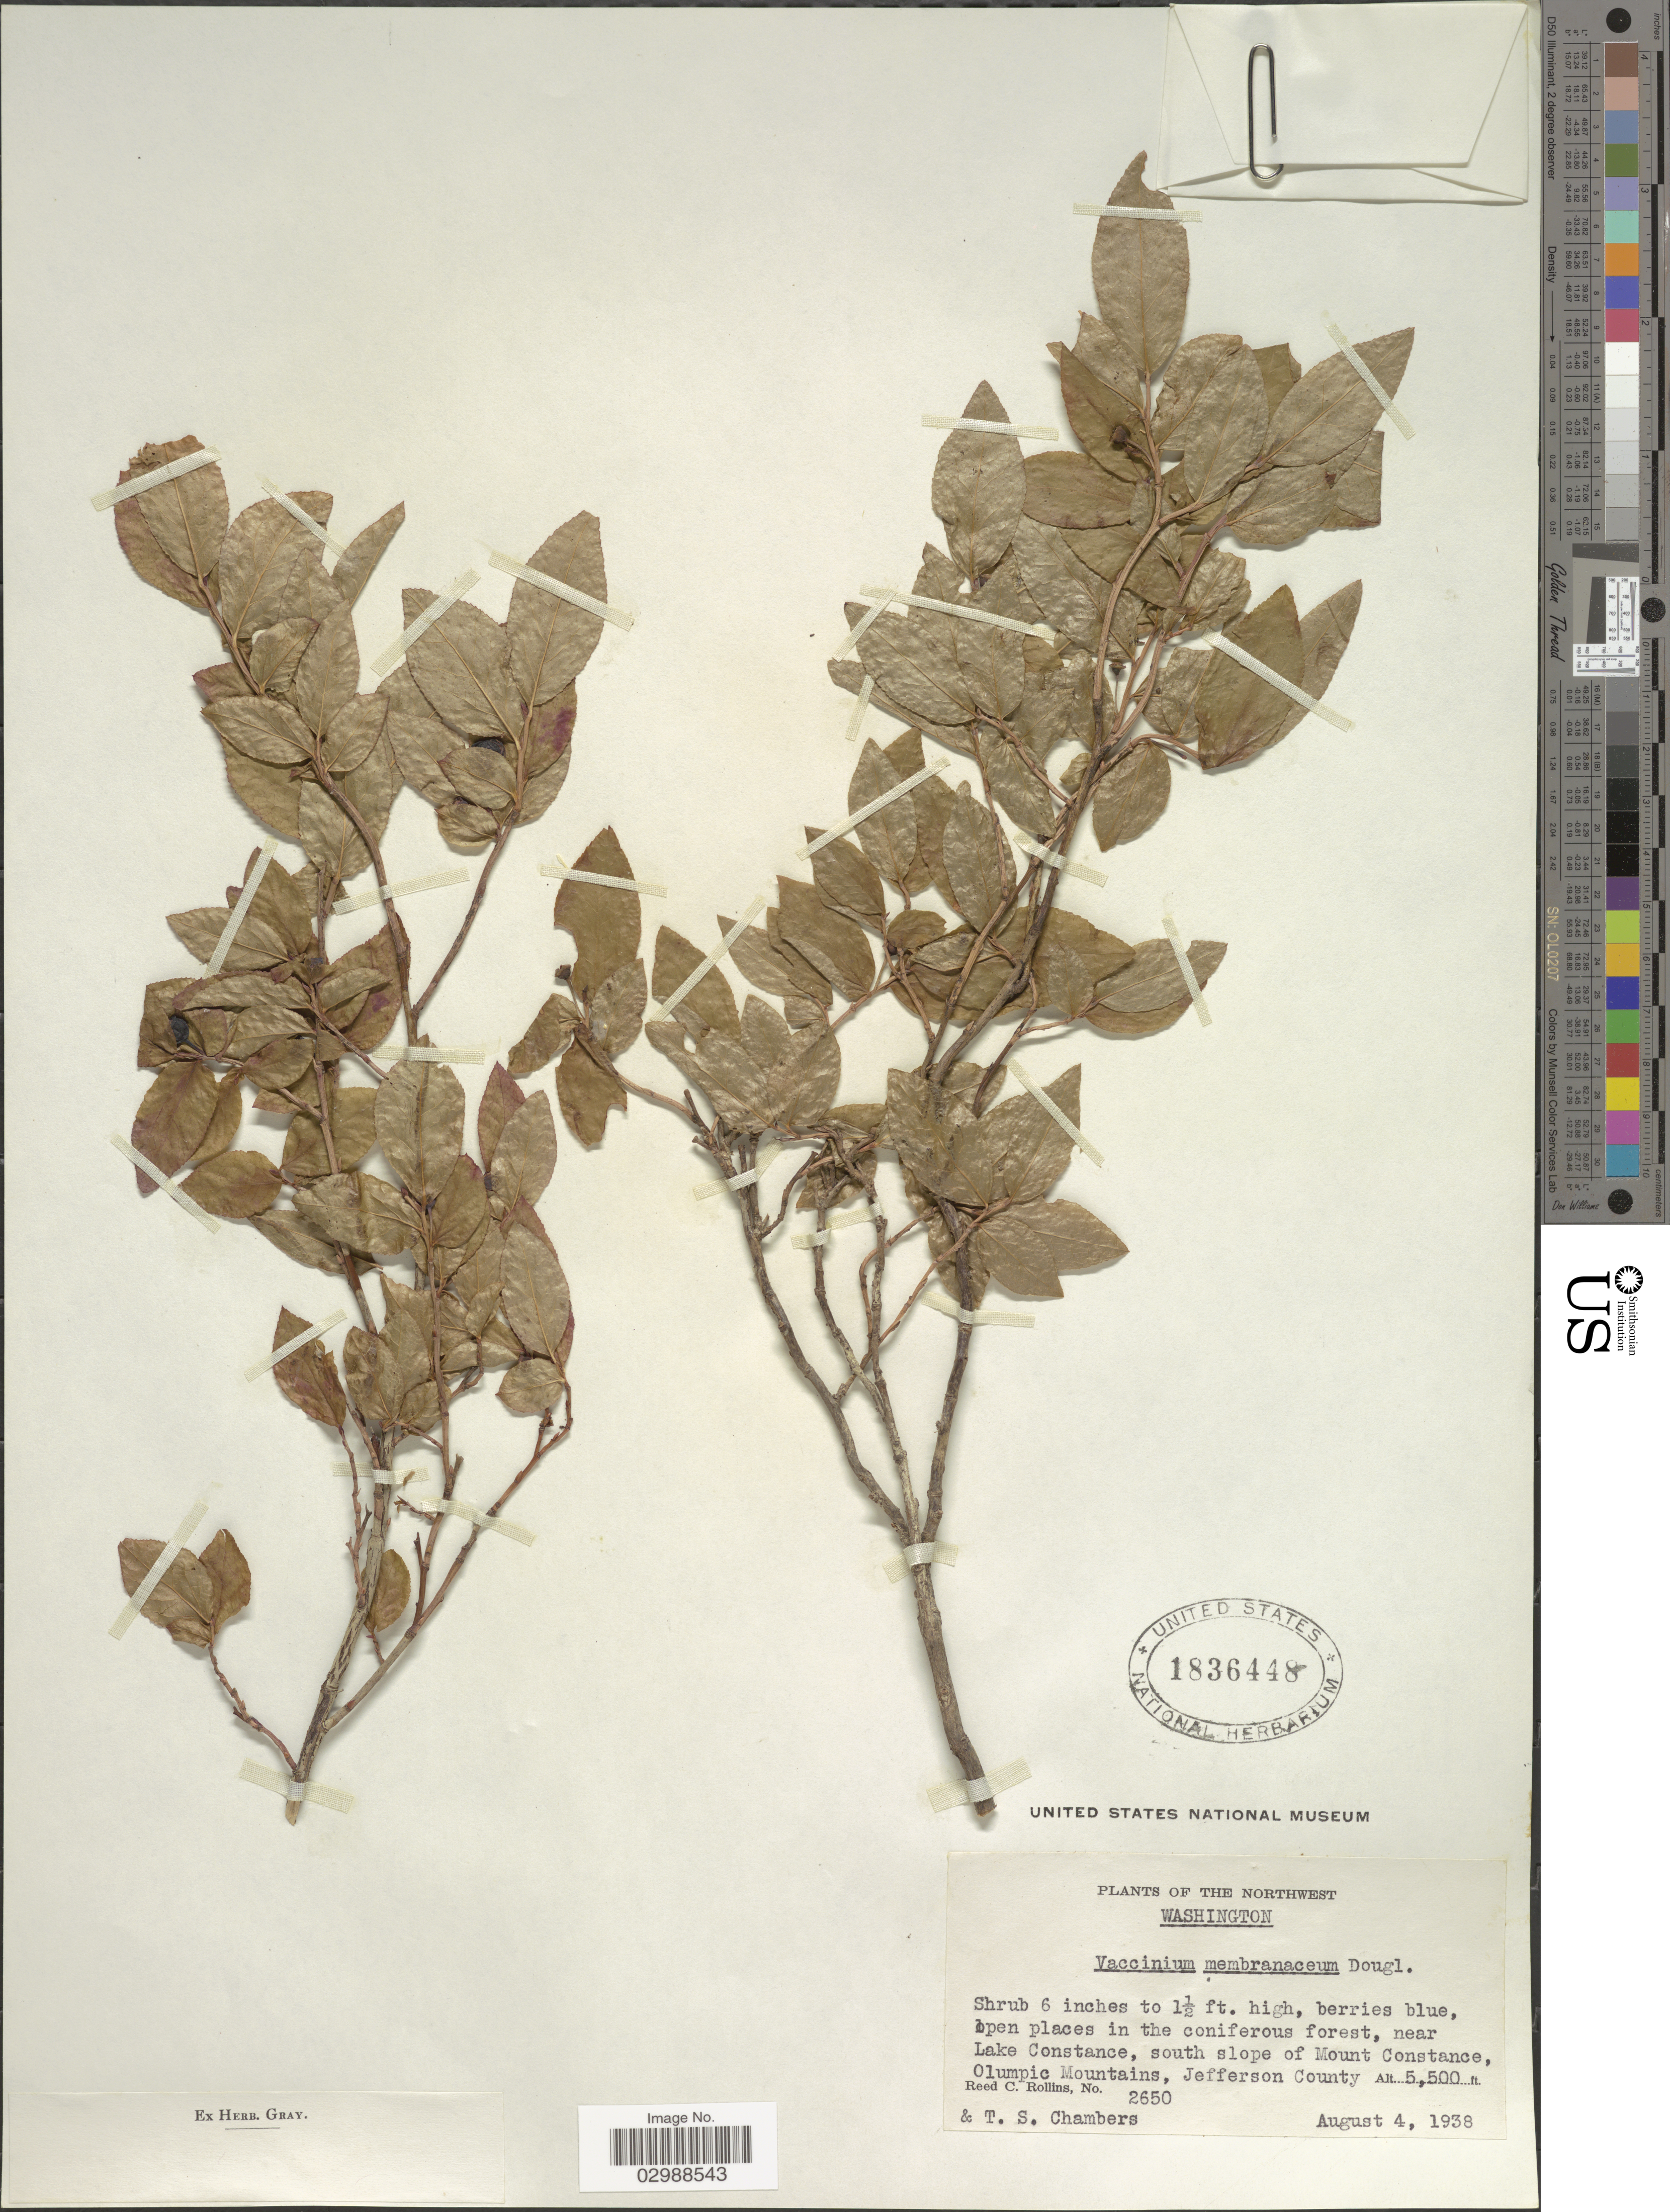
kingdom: Plantae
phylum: Tracheophyta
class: Magnoliopsida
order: Ericales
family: Ericaceae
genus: Vaccinium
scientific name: Vaccinium membranaceum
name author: Douglas ex Torr.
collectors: R. C. Rollins & T. Chambers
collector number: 2650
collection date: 1938-08-04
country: United States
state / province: Washington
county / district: Jefferson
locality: Near Lake Constance, south slope of Mount Constance, Olumpic Mountains, Jefferson County.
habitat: upon places in the coniferous forest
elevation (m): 1676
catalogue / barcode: US 1836448